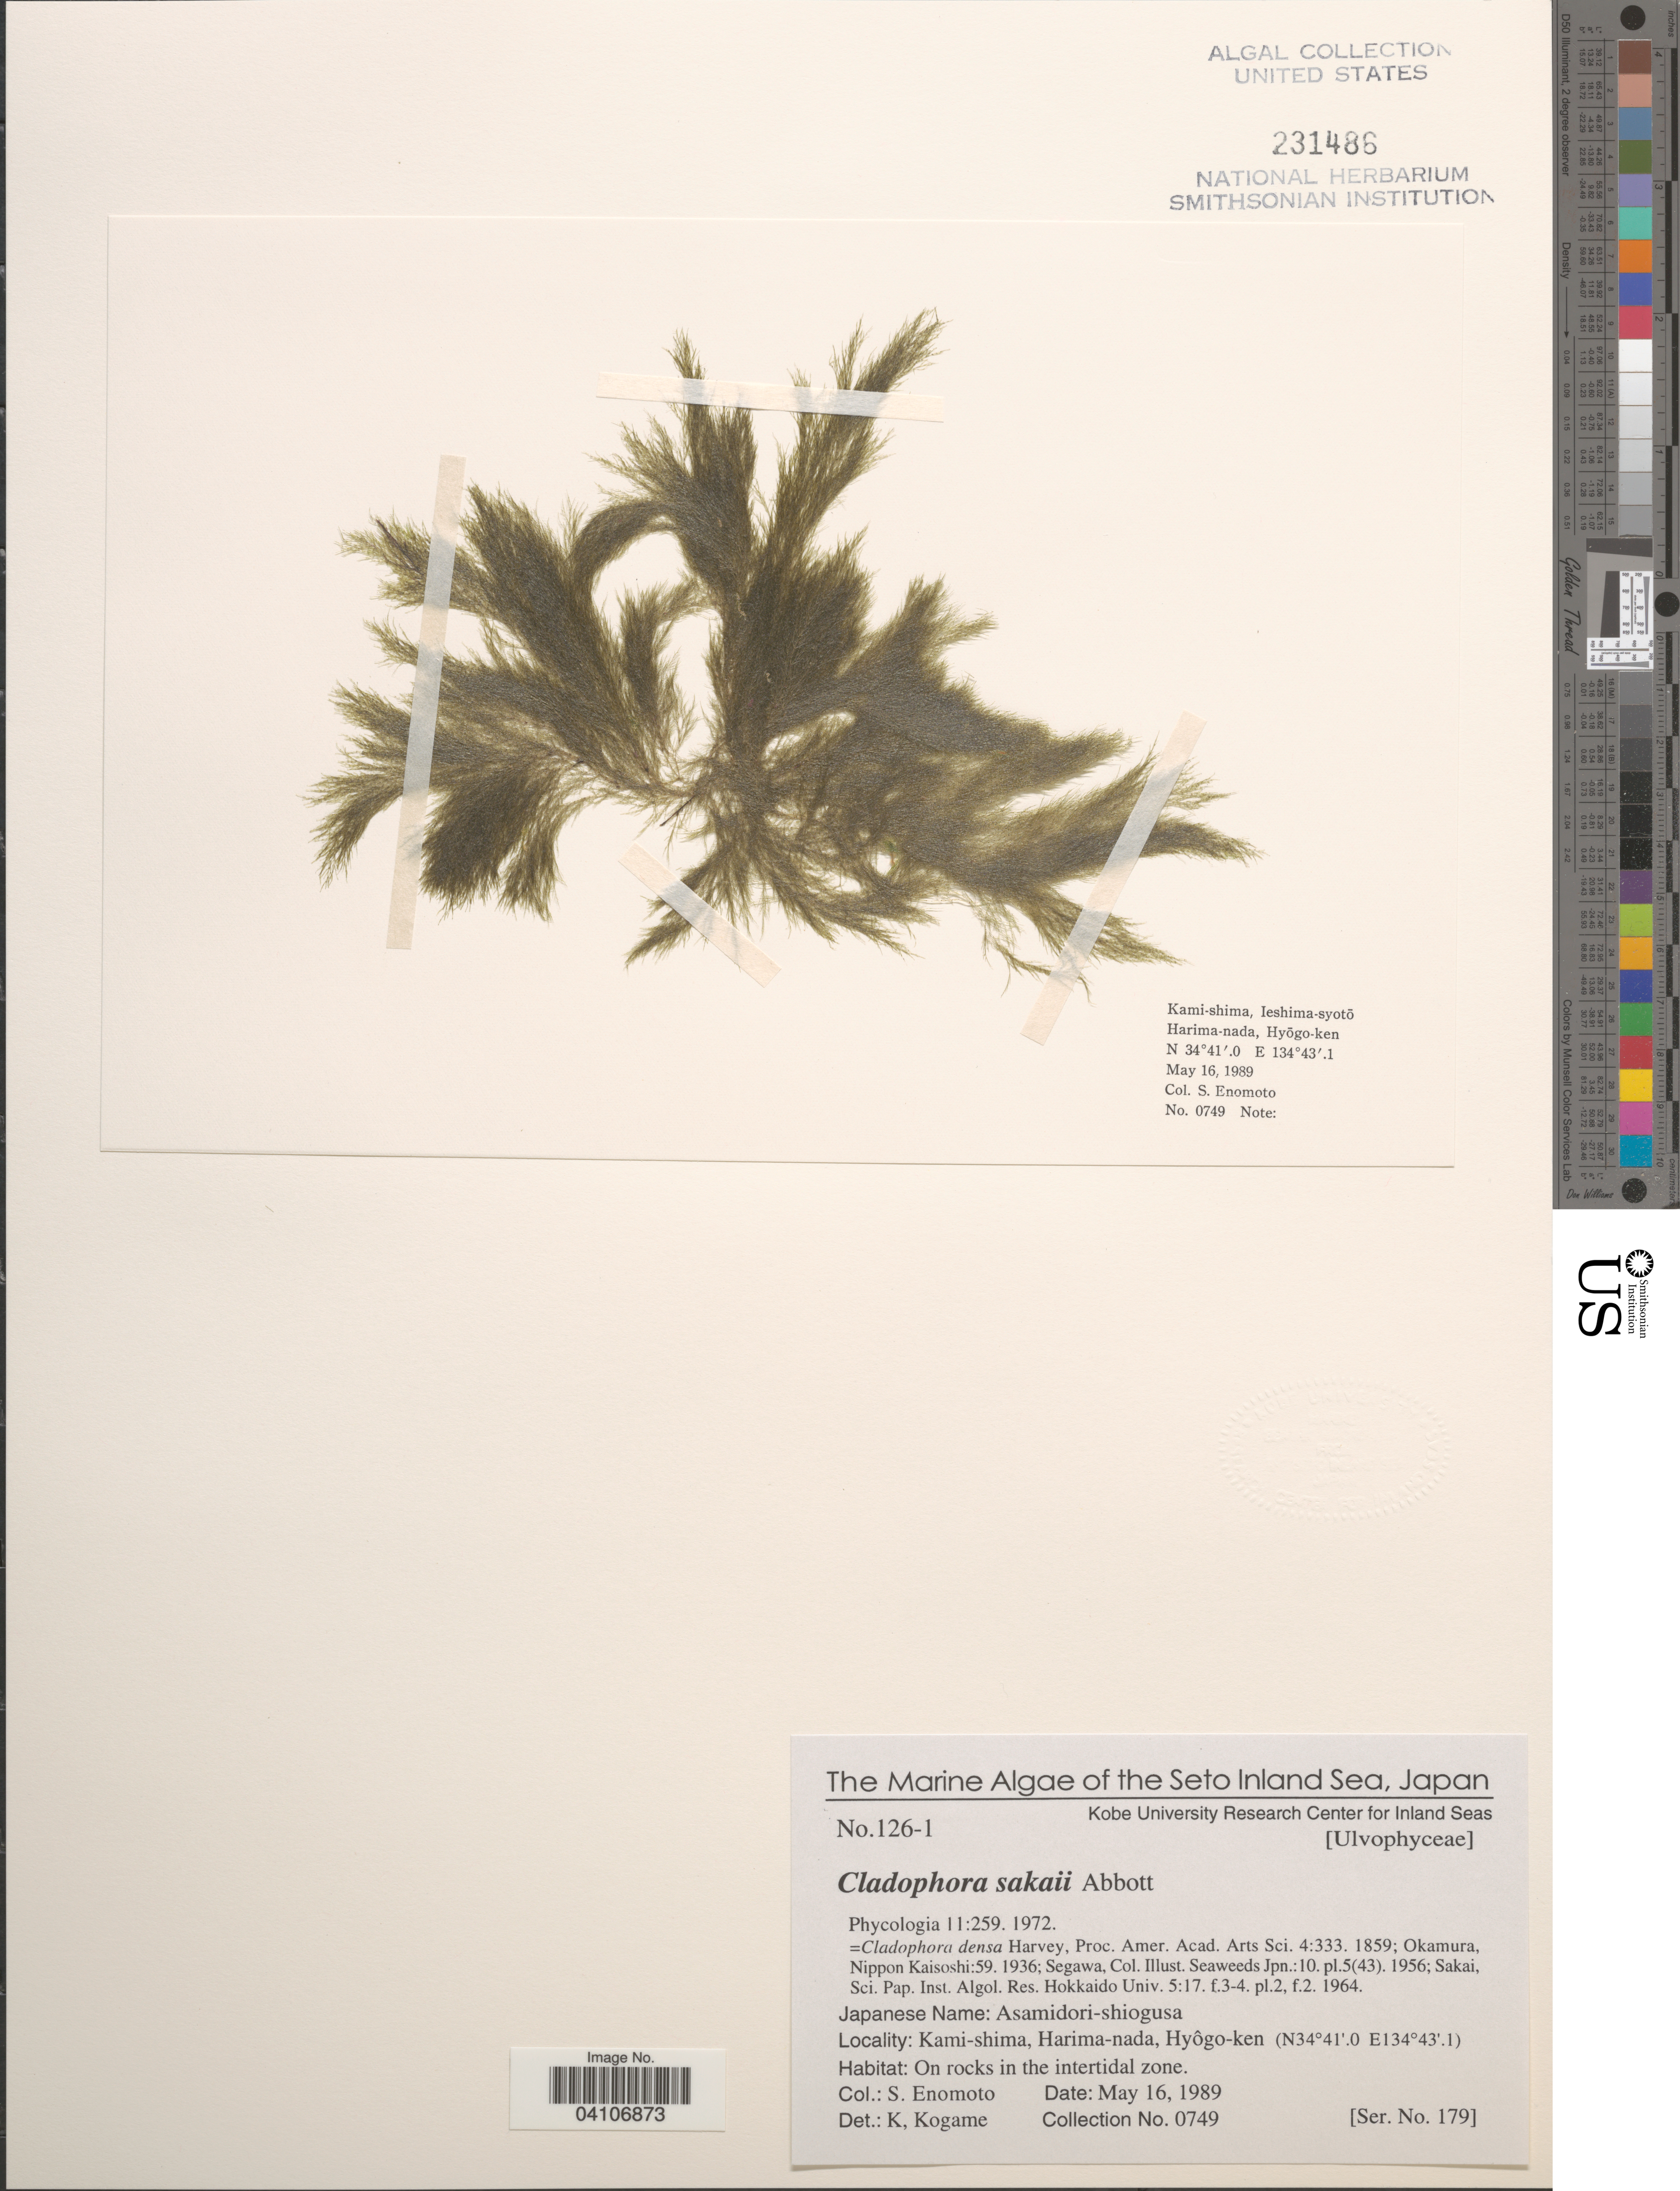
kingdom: Plantae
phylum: Chlorophyta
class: Ulvophyceae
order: Cladophorales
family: Cladophoraceae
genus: Lychaete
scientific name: Lychaete sakaii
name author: (I.A. Abbott) M.J. Wynne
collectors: S. Enomoto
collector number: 0749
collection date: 1989-05-16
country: Japan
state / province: Hyogo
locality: The Seto Inland Sea. Kami-shima, Harima-nada, Hyôgo-ken. On rocks in the intertidal zone.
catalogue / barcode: US 231486